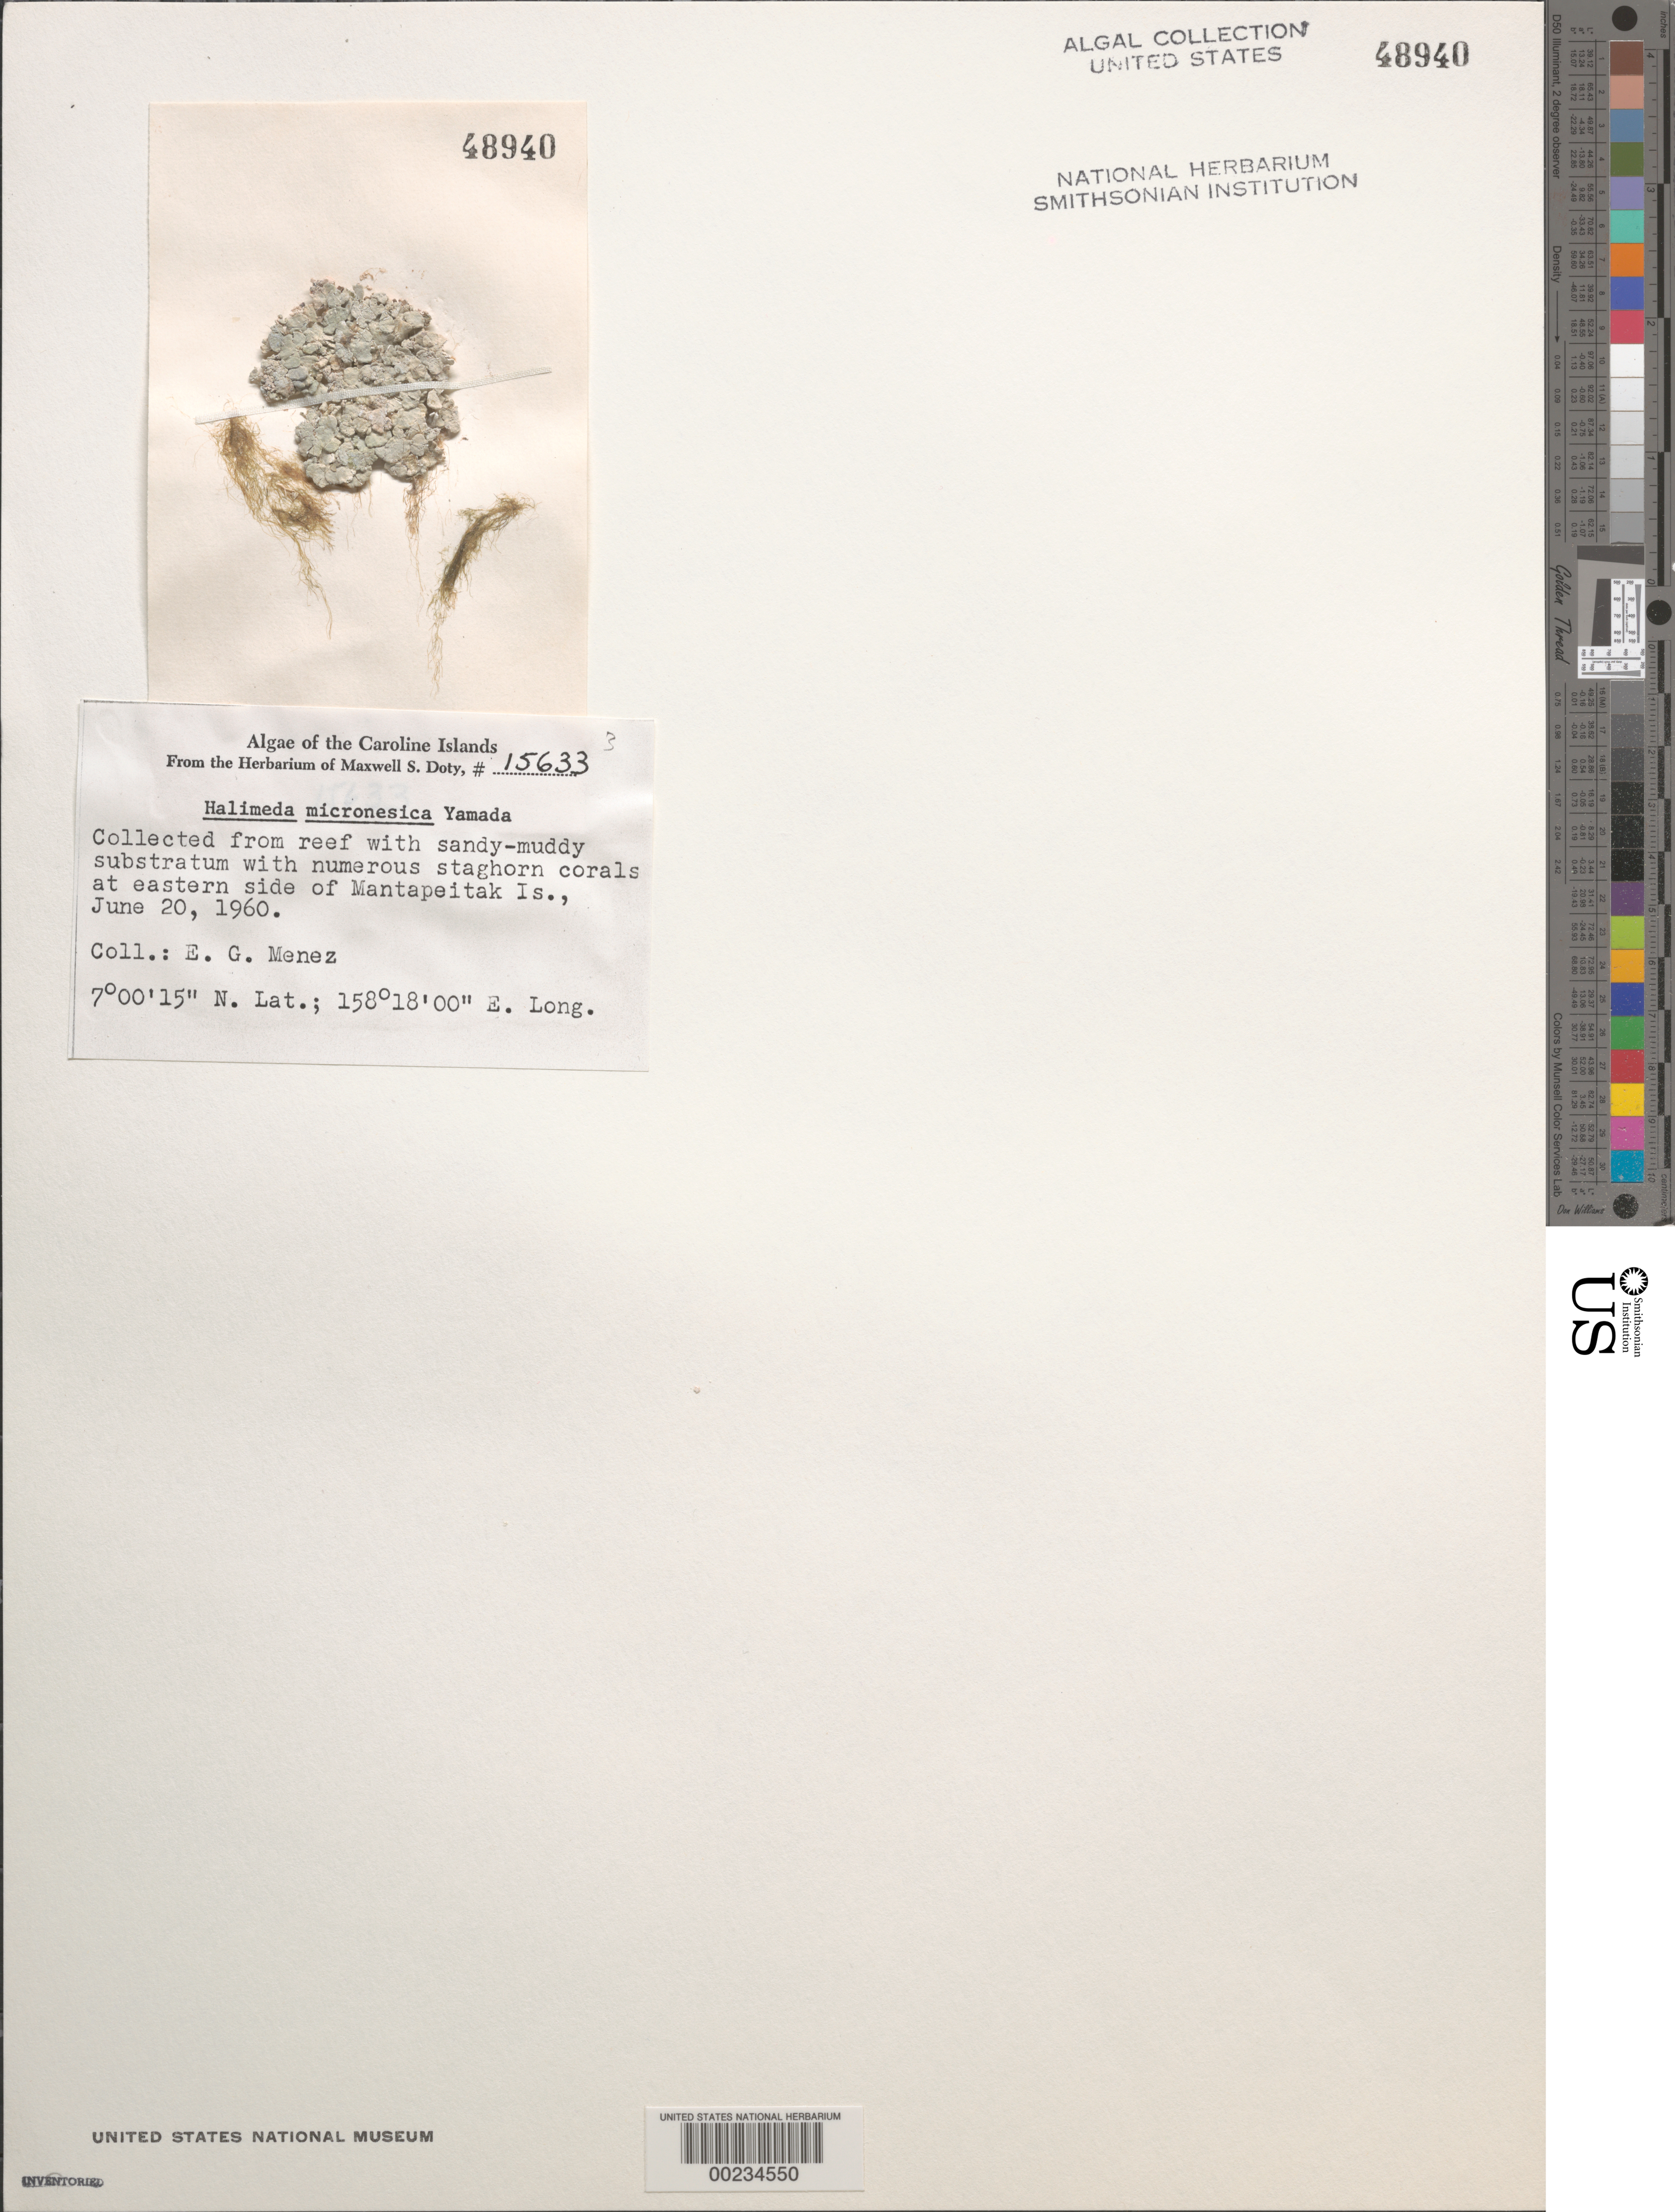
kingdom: Plantae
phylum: Chlorophyta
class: Ulvophyceae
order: Bryopsidales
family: Halimedaceae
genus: Halimeda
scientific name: Halimeda micronesica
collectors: Meñez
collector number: MSD 15633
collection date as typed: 20 Jun 1960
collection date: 1960-06-20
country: Micronesia, Federated States of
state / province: Pohnpei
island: Mantapeitak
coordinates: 7 00' 15" N, 158 18' 00" E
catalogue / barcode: US 48940